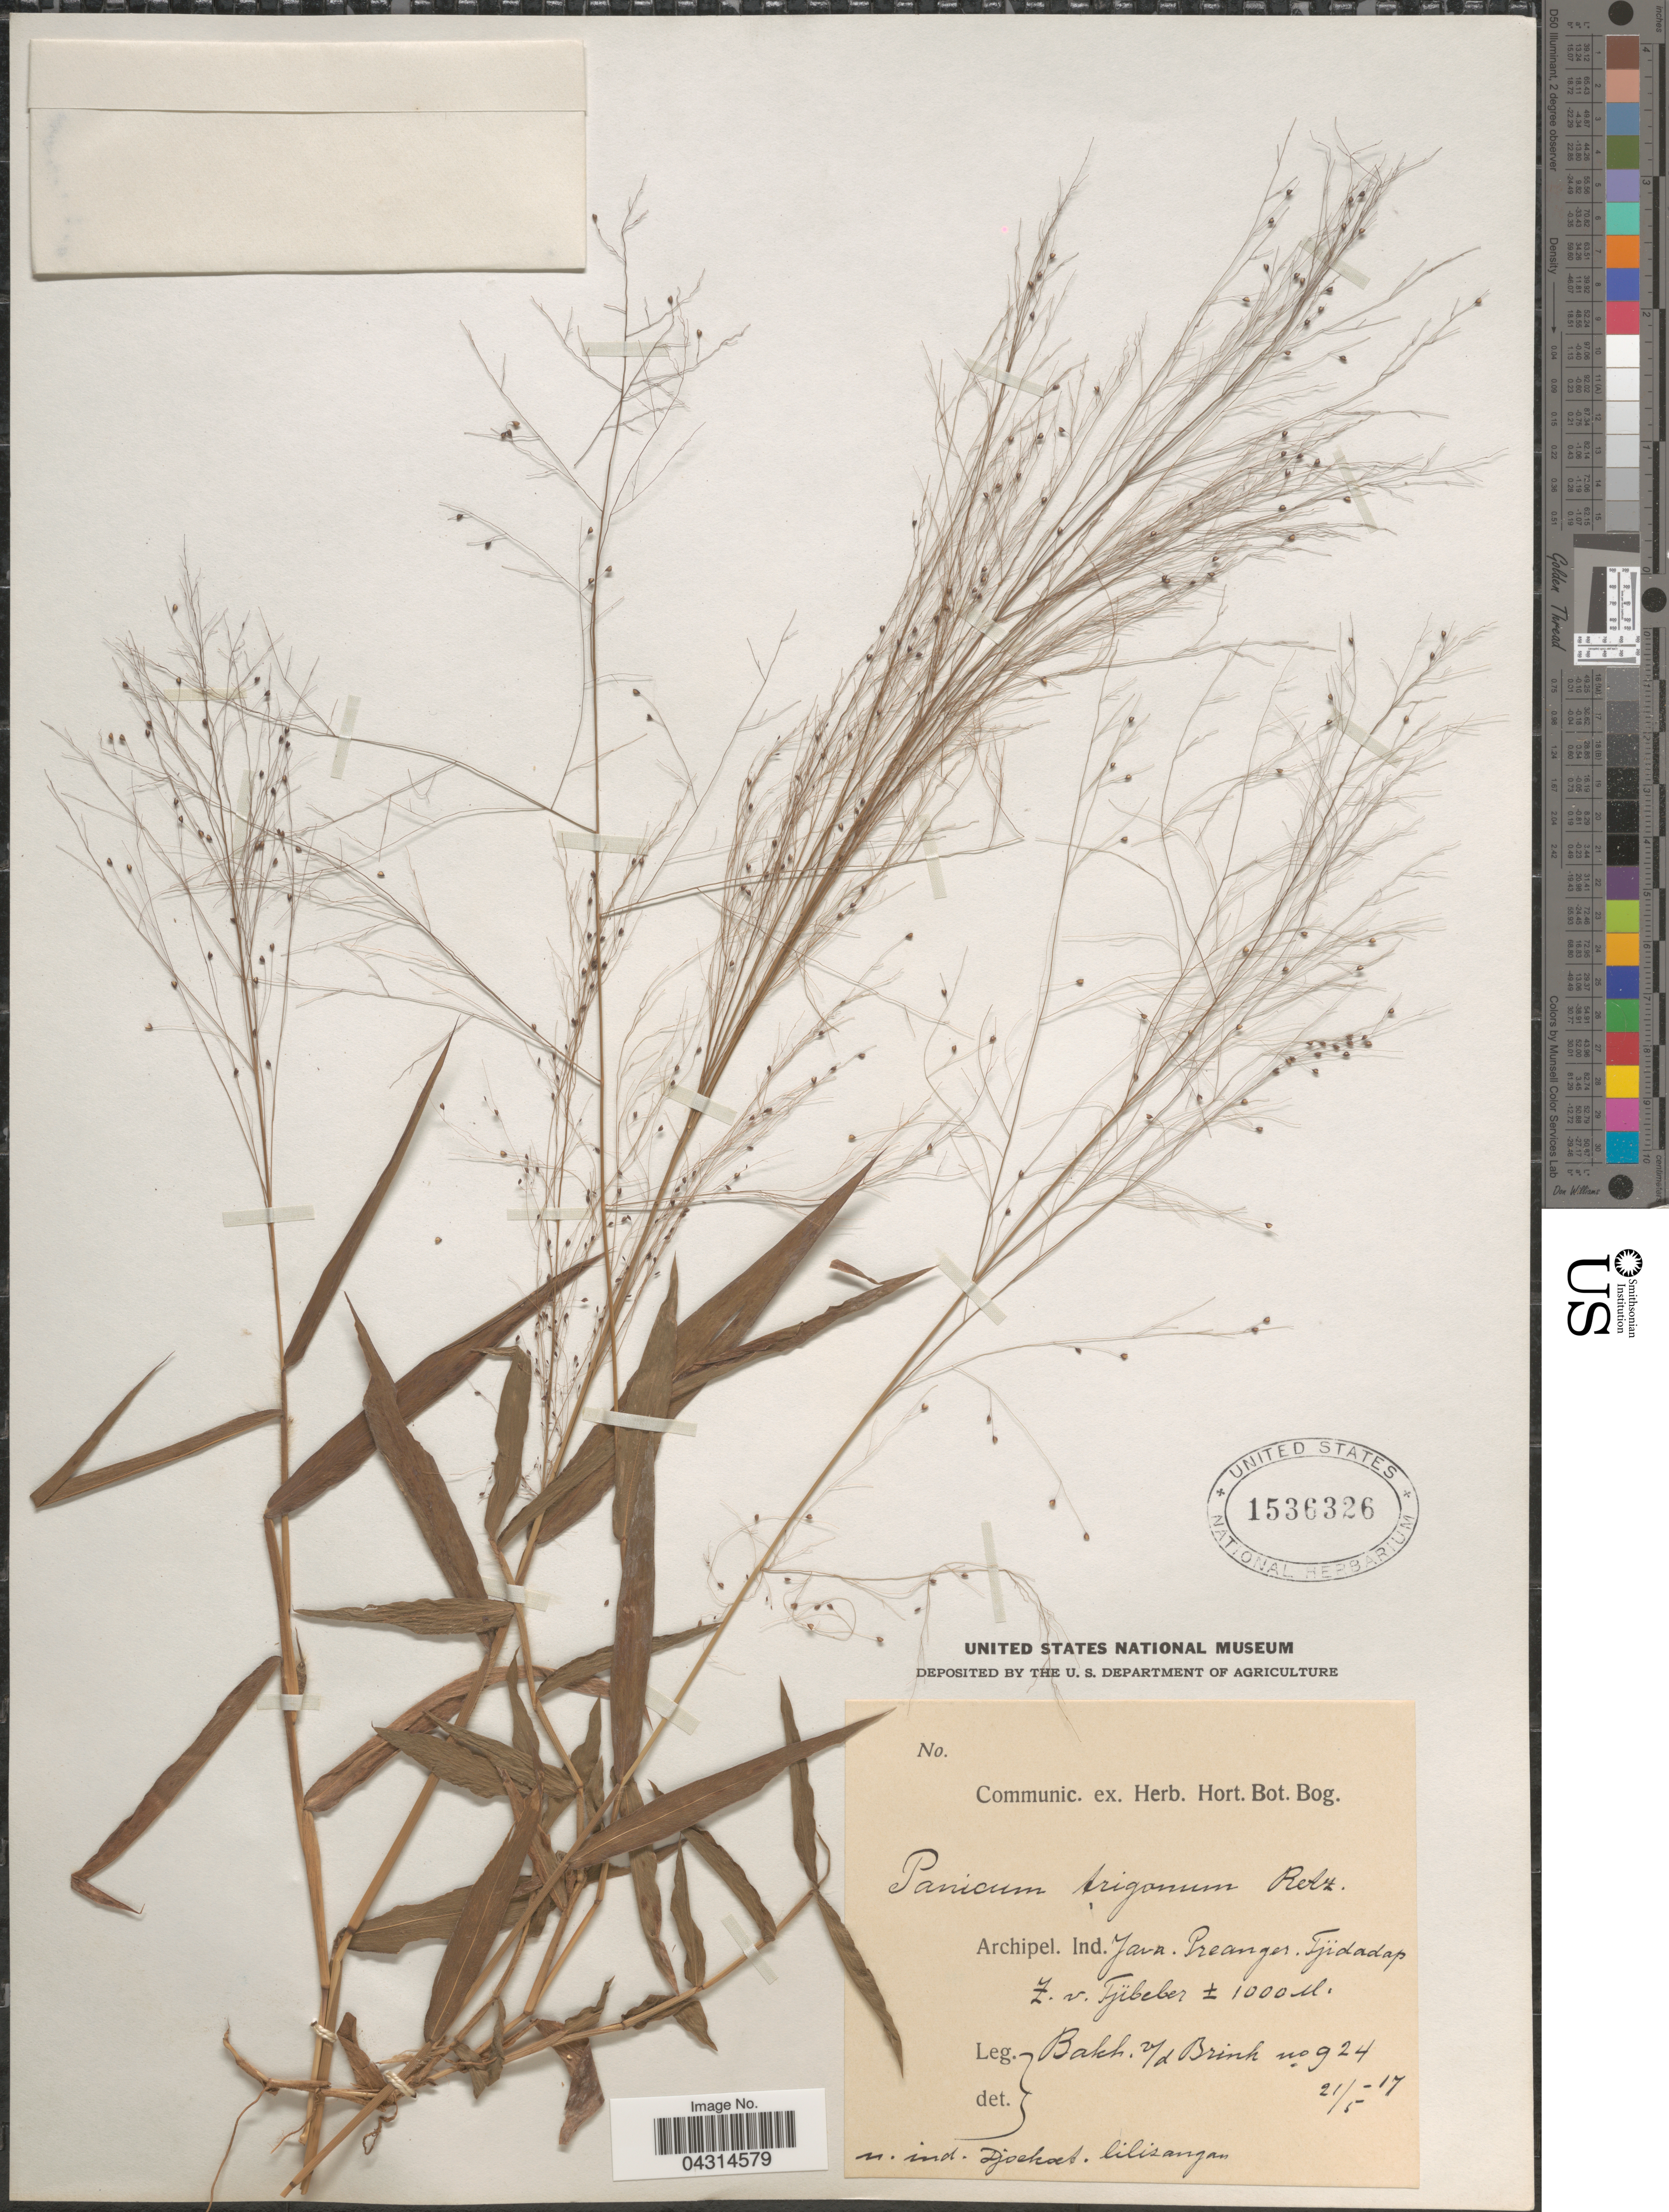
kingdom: Plantae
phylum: Tracheophyta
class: Liliopsida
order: Poales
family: Poaceae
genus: Cyrtococcum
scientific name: Cyrtococcum sp.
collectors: R. C. Bakhuizen van den Brink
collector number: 924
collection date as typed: Transcribed d/m/y: 21/5/17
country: Indonesia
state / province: Java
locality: Archipel. Ind. Preanger. Tjindadap Z.v. Tjibeber.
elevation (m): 1000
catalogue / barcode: US 1536326